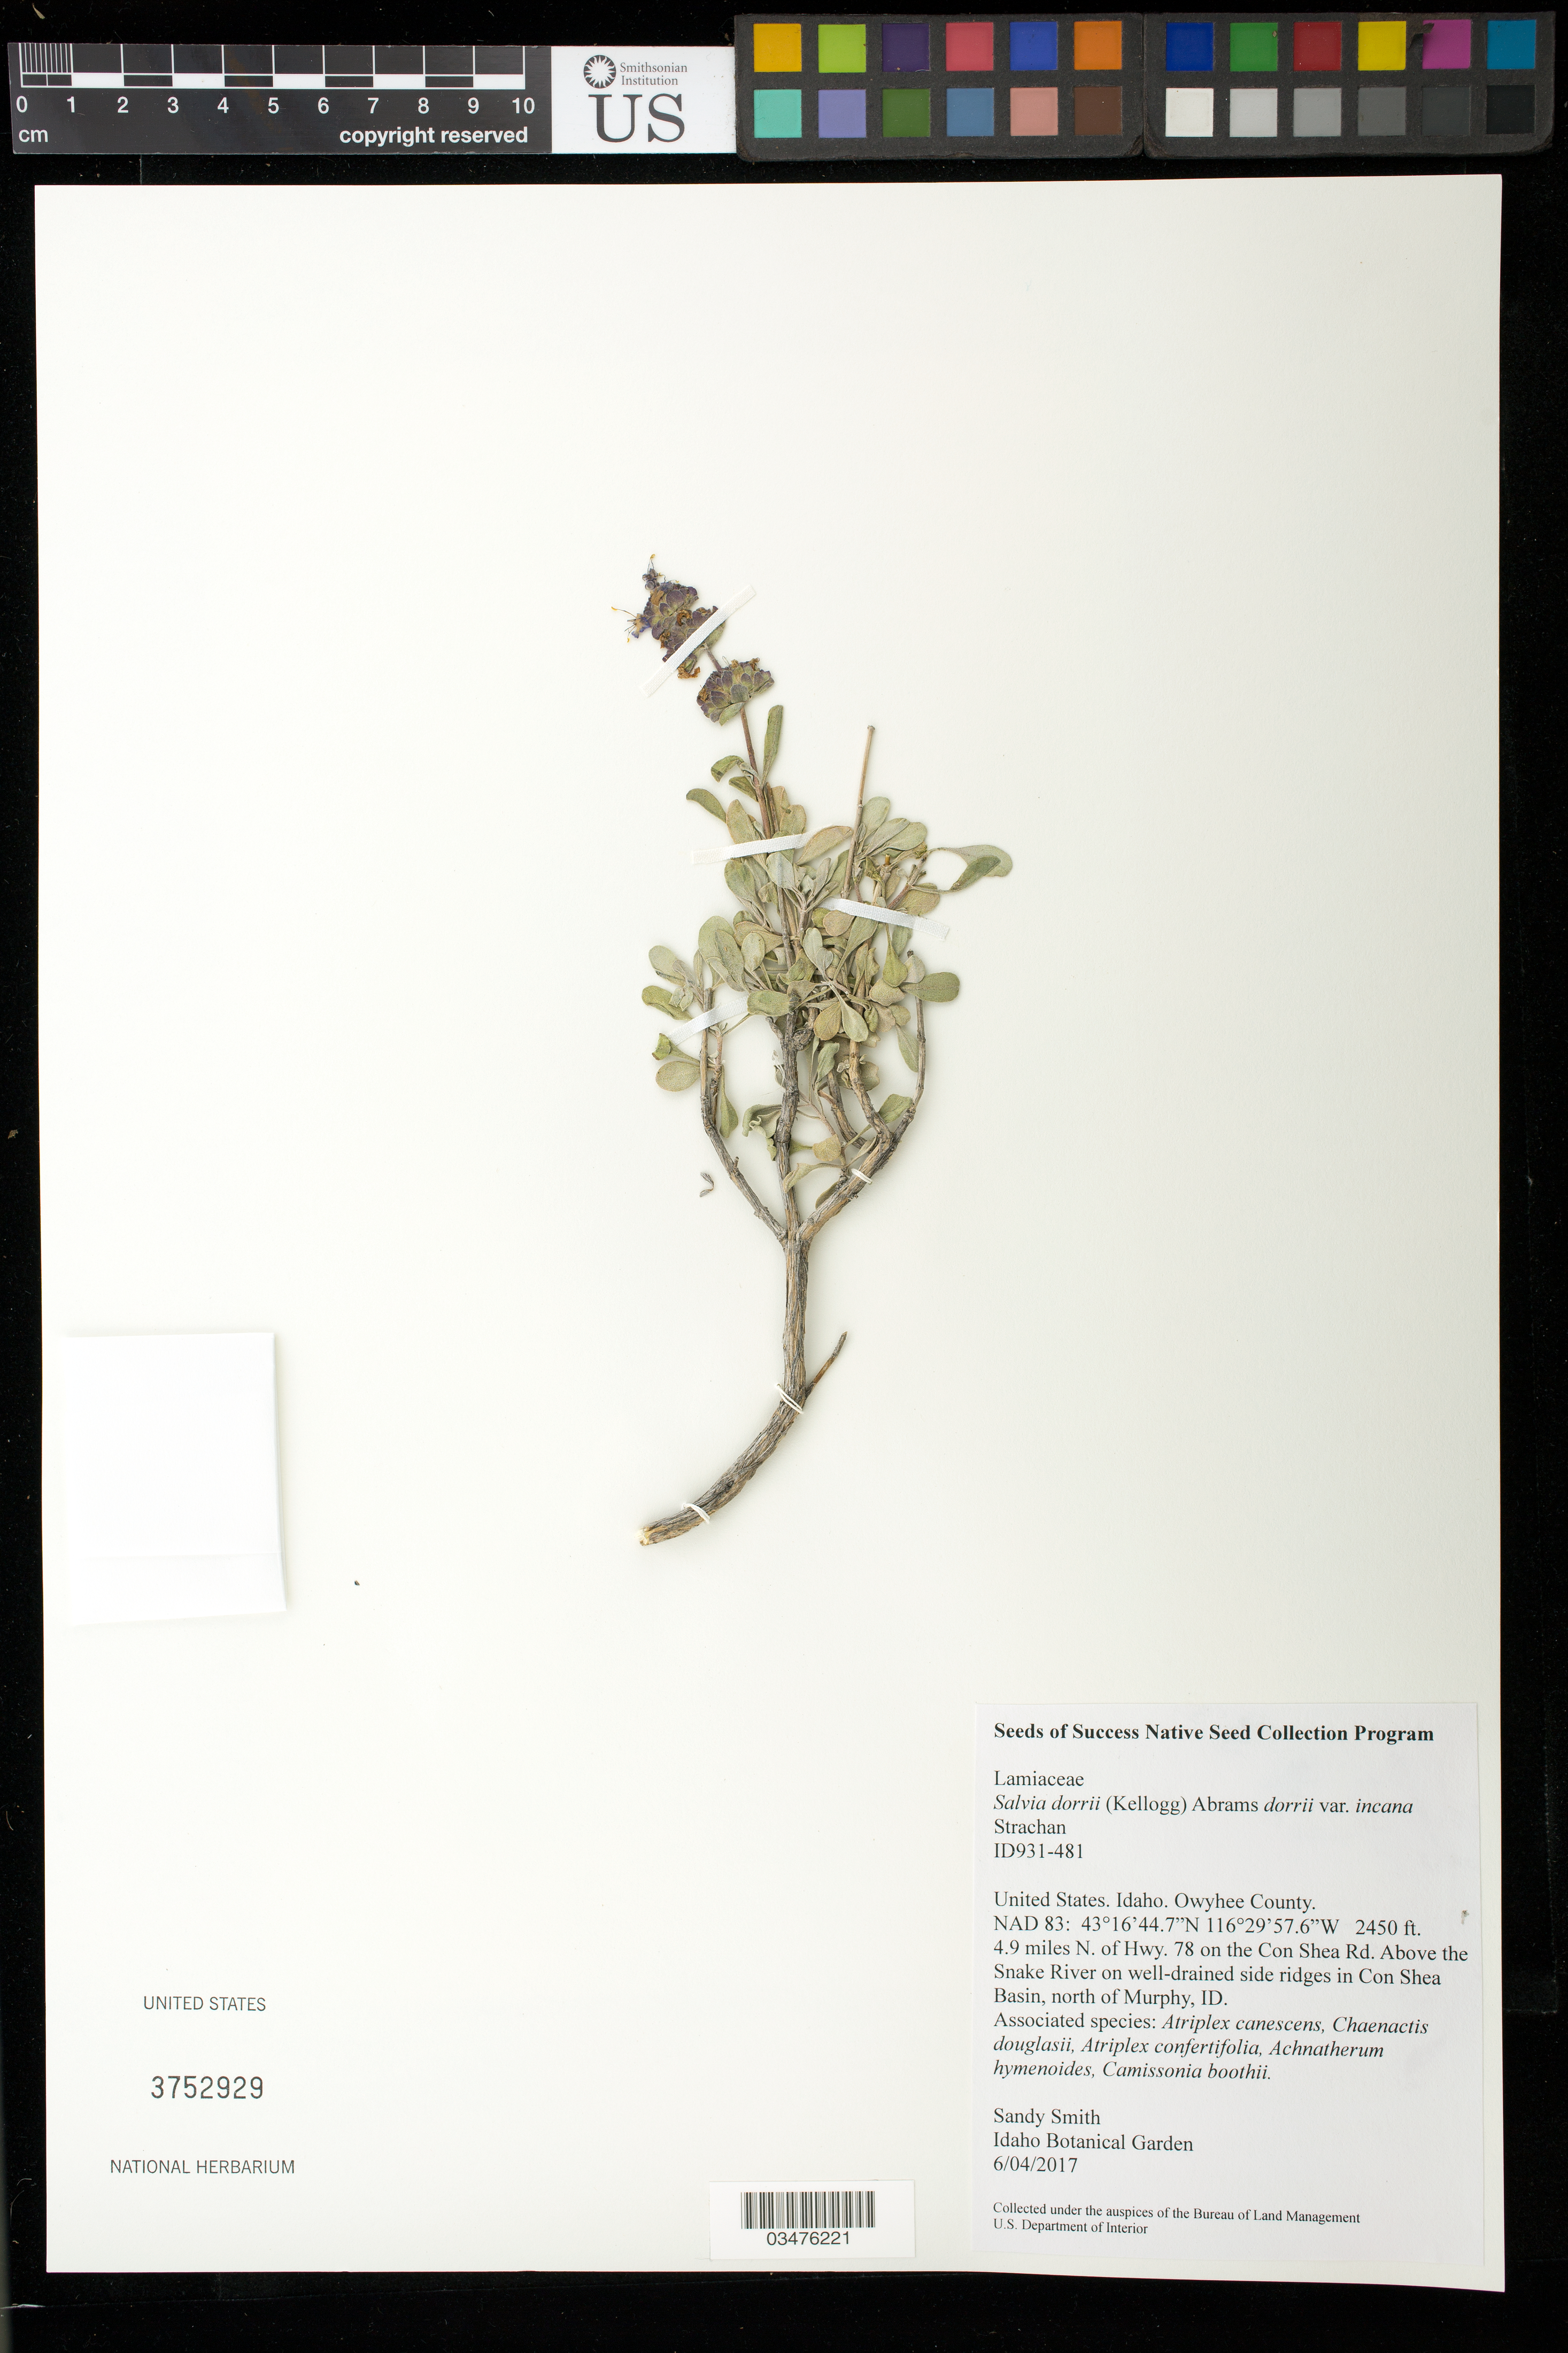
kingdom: Plantae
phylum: Tracheophyta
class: Magnoliopsida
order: Lamiales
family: Lamiaceae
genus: Salvia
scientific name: Salvia dorrii var. incana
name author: (Benth.) Strachan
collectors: S. Smith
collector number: ID931-481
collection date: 2017-06-04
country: United States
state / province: Idaho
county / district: Owyhee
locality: Above the Snake River in Con Shea Basin, North of Murphy.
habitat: Salt desert shrub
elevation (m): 747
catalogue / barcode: US 3752929